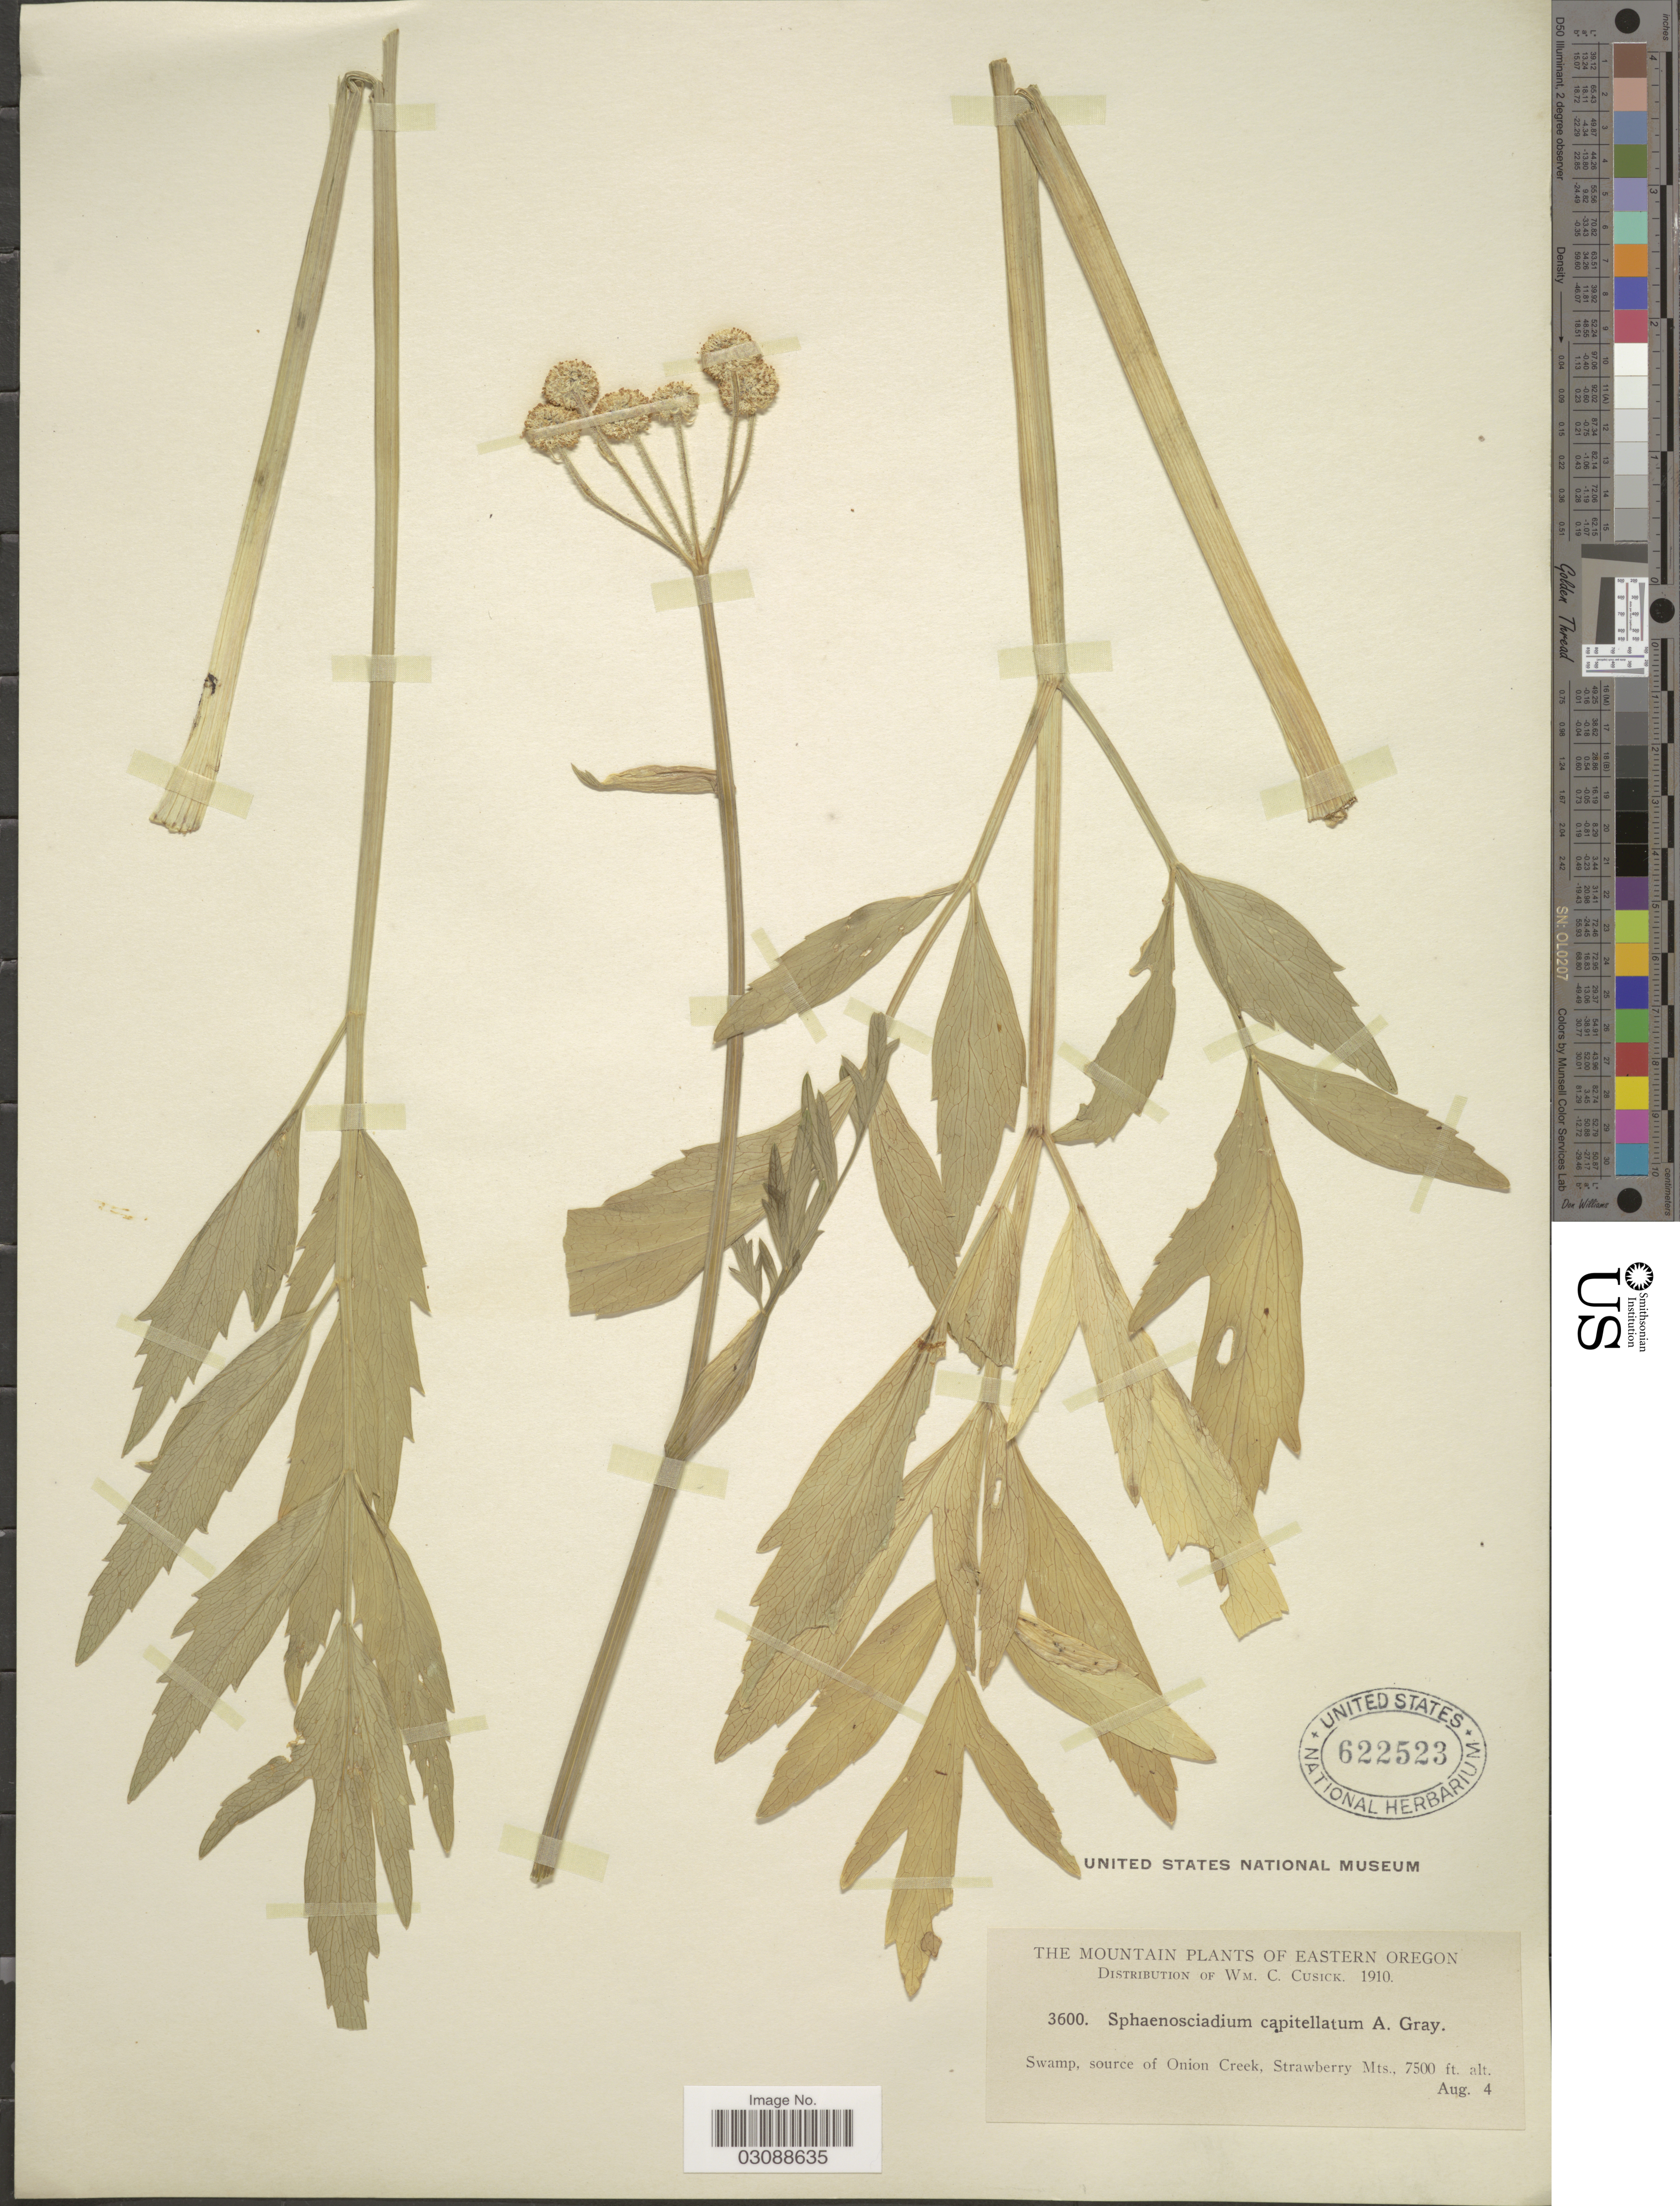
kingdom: Plantae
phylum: Tracheophyta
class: Magnoliopsida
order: Apiales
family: Apiaceae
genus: Sphenosciadium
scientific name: Sphenosciadium capitellatum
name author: A. Gray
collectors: W. C. Cusick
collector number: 3600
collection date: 1910-08-04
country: United States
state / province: Oregon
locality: Eastern Oregon. Swamp, source of Onion Creek, Strawberry Mts.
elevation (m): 2286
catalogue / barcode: US 622523